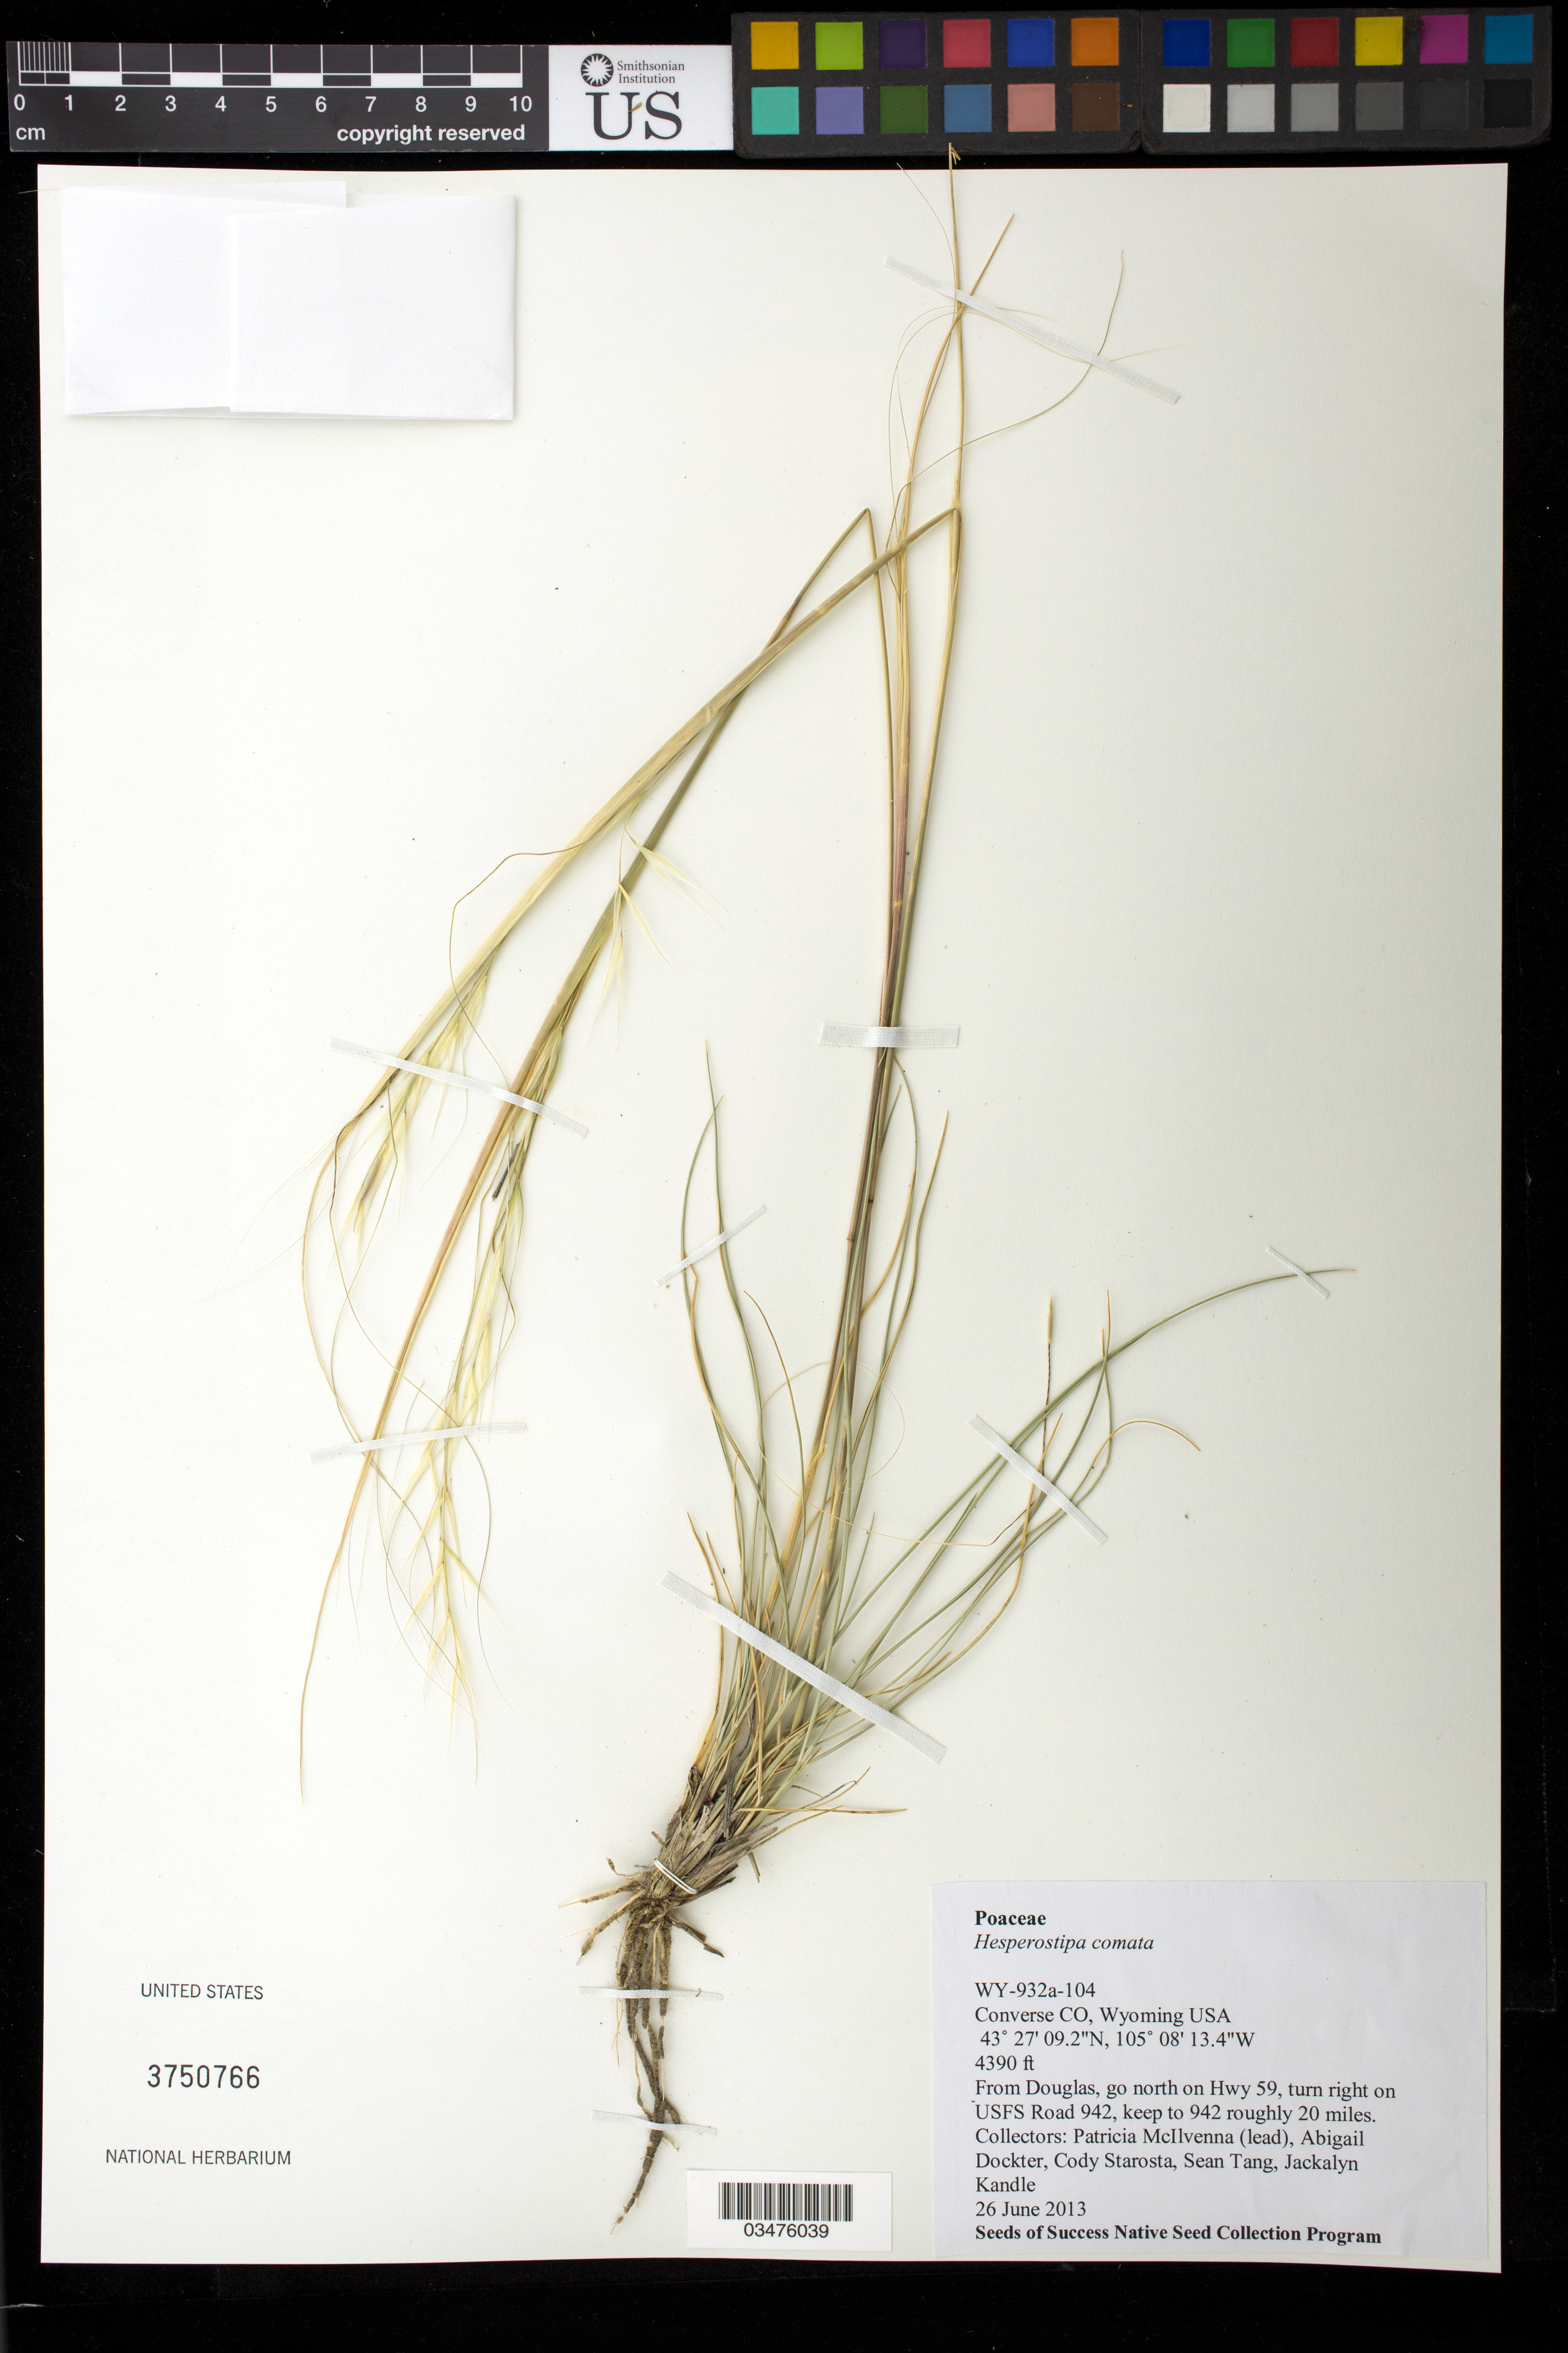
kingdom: Plantae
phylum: Tracheophyta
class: Liliopsida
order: Poales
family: Poaceae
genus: Hesperostipa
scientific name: Hesperostipa comata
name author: (Trin. & Rupr.) Barkworth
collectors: P. McIlvenna, C. Starosta, S. Tang & J. Kandle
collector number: WY932A-104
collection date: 2013-06-26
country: United States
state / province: Wyoming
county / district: Converse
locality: From Douglas, go N on Hwy 59, turn right on USFS Road 942 for 20 mi.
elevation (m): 1338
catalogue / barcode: US 3750766